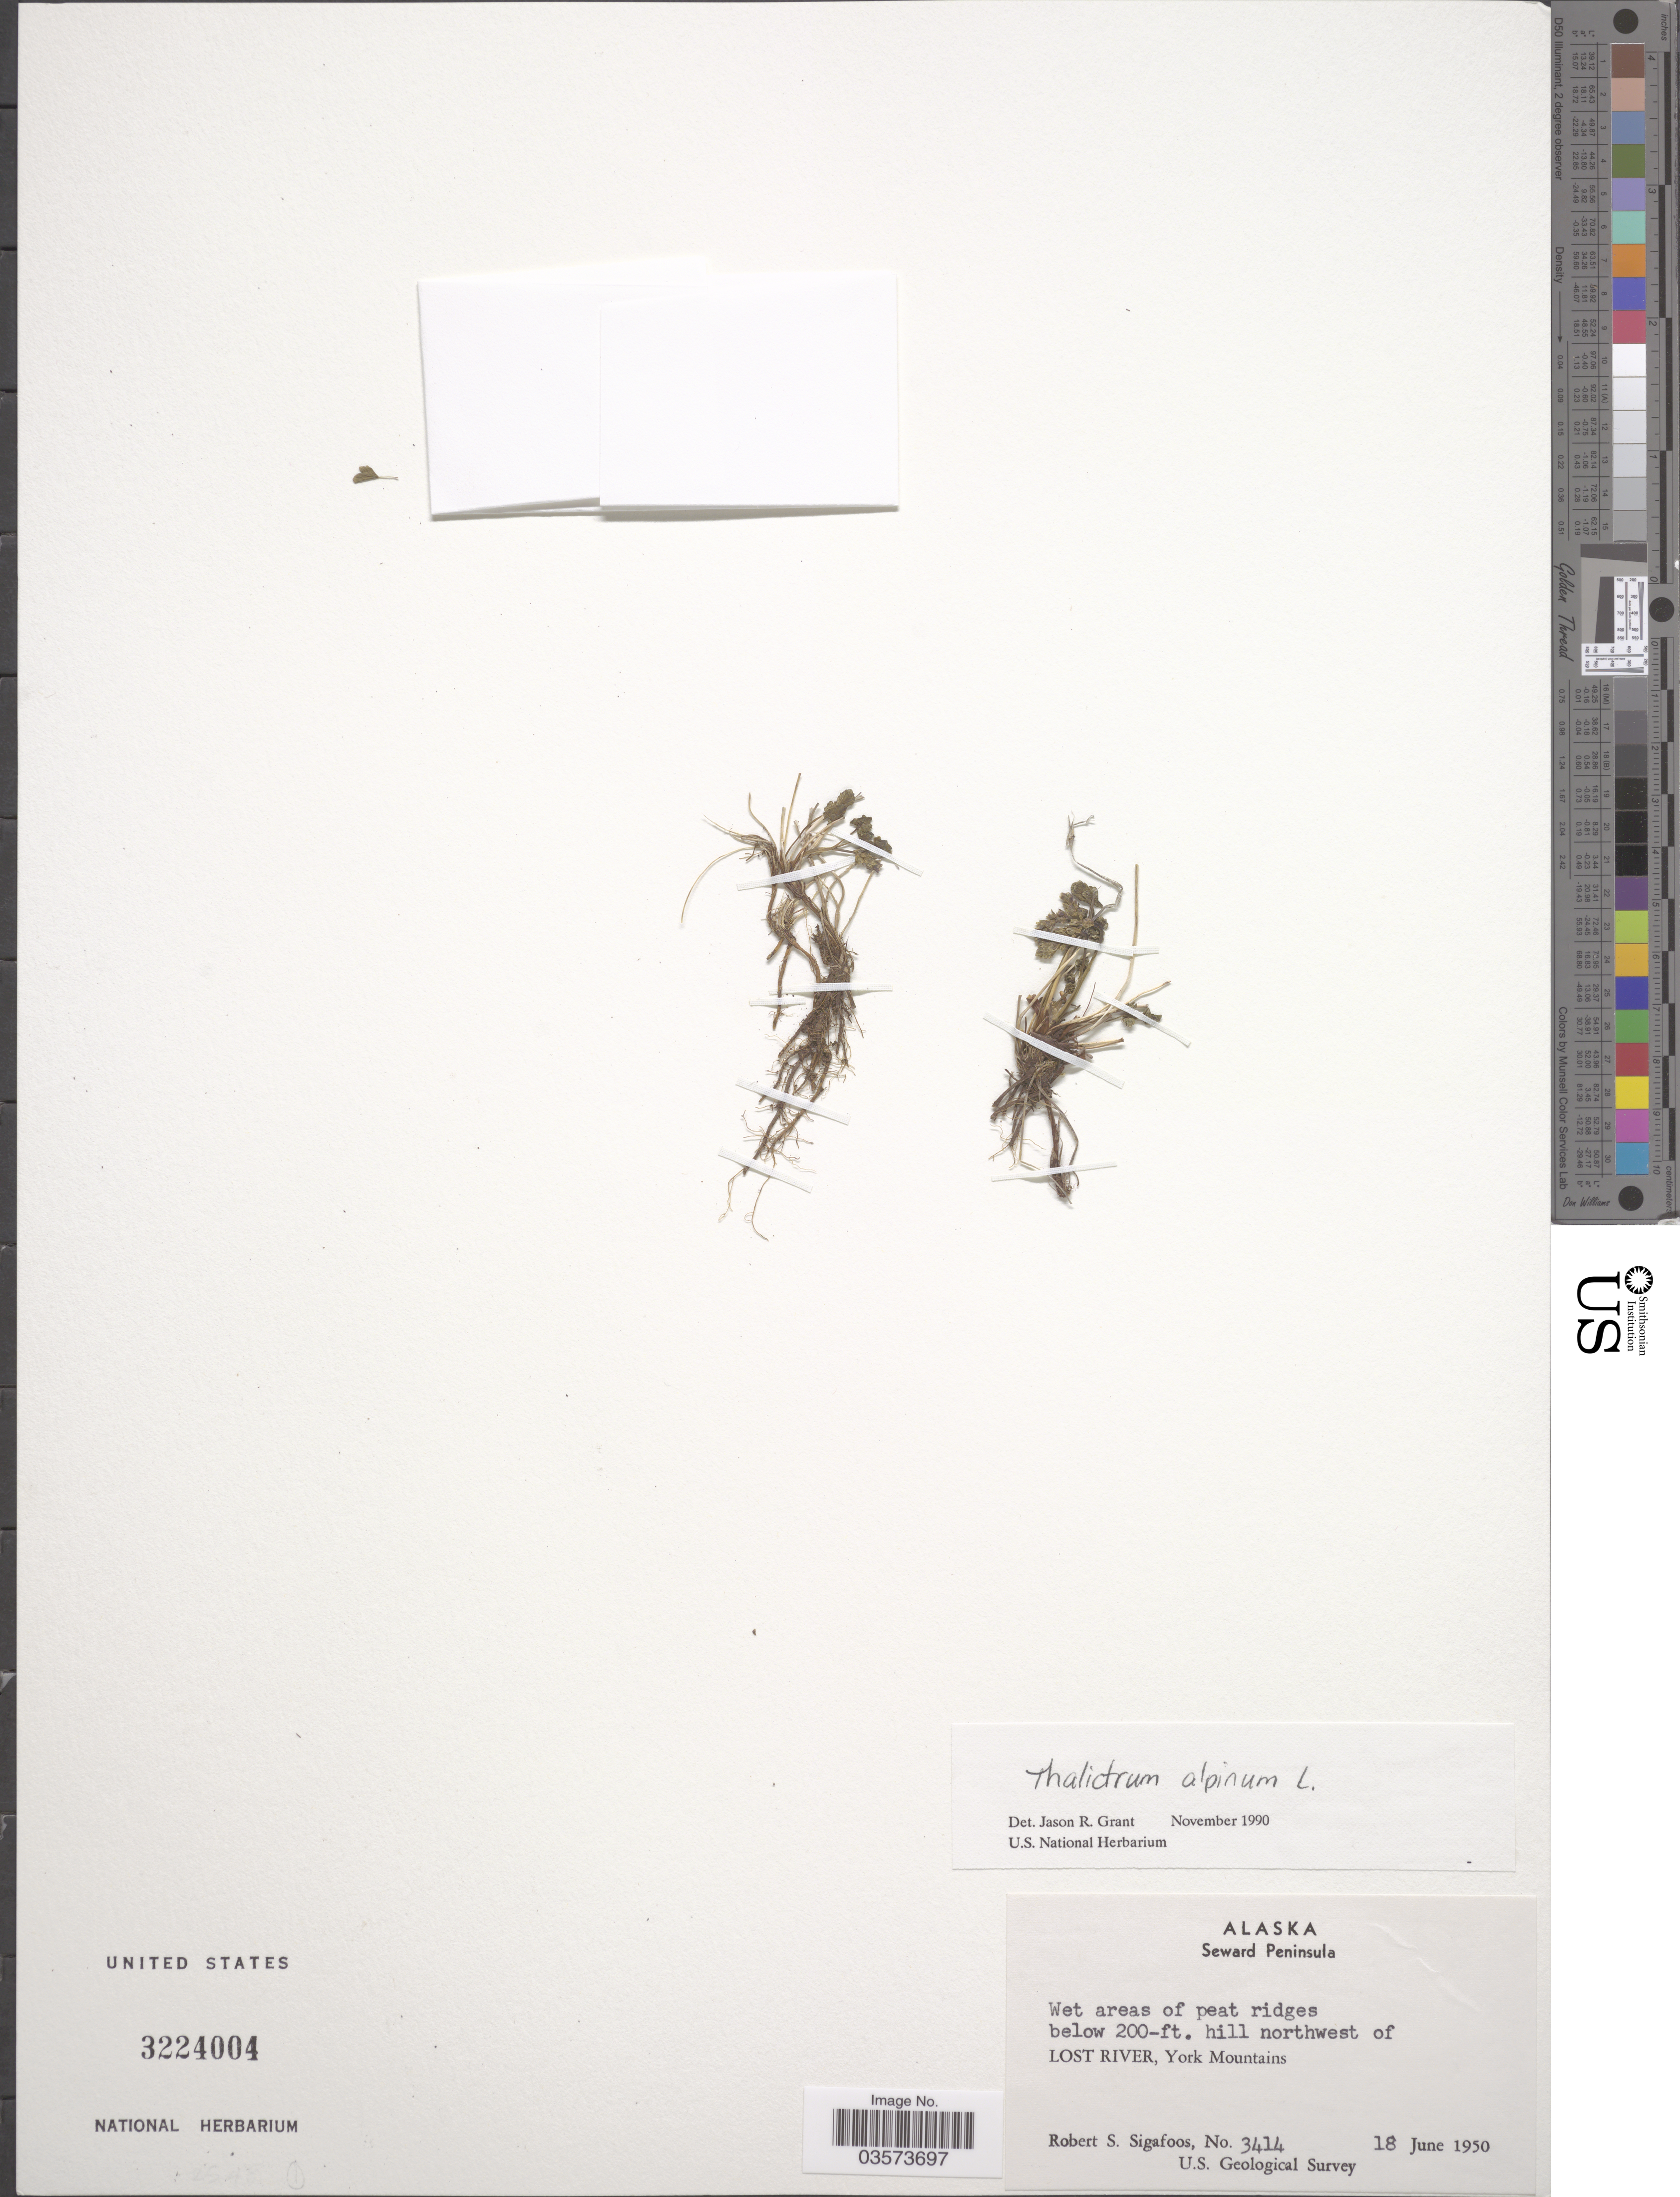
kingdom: Plantae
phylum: Tracheophyta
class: Magnoliopsida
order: Ranunculales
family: Ranunculaceae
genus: Thalictrum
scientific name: Thalictrum alpinum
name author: L.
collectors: R. Sigafoos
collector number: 3414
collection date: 1950-06-18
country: United States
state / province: Alaska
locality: Seward Peninsula. Hill northwest of Lost River, York Mountains.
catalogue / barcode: US 3224004